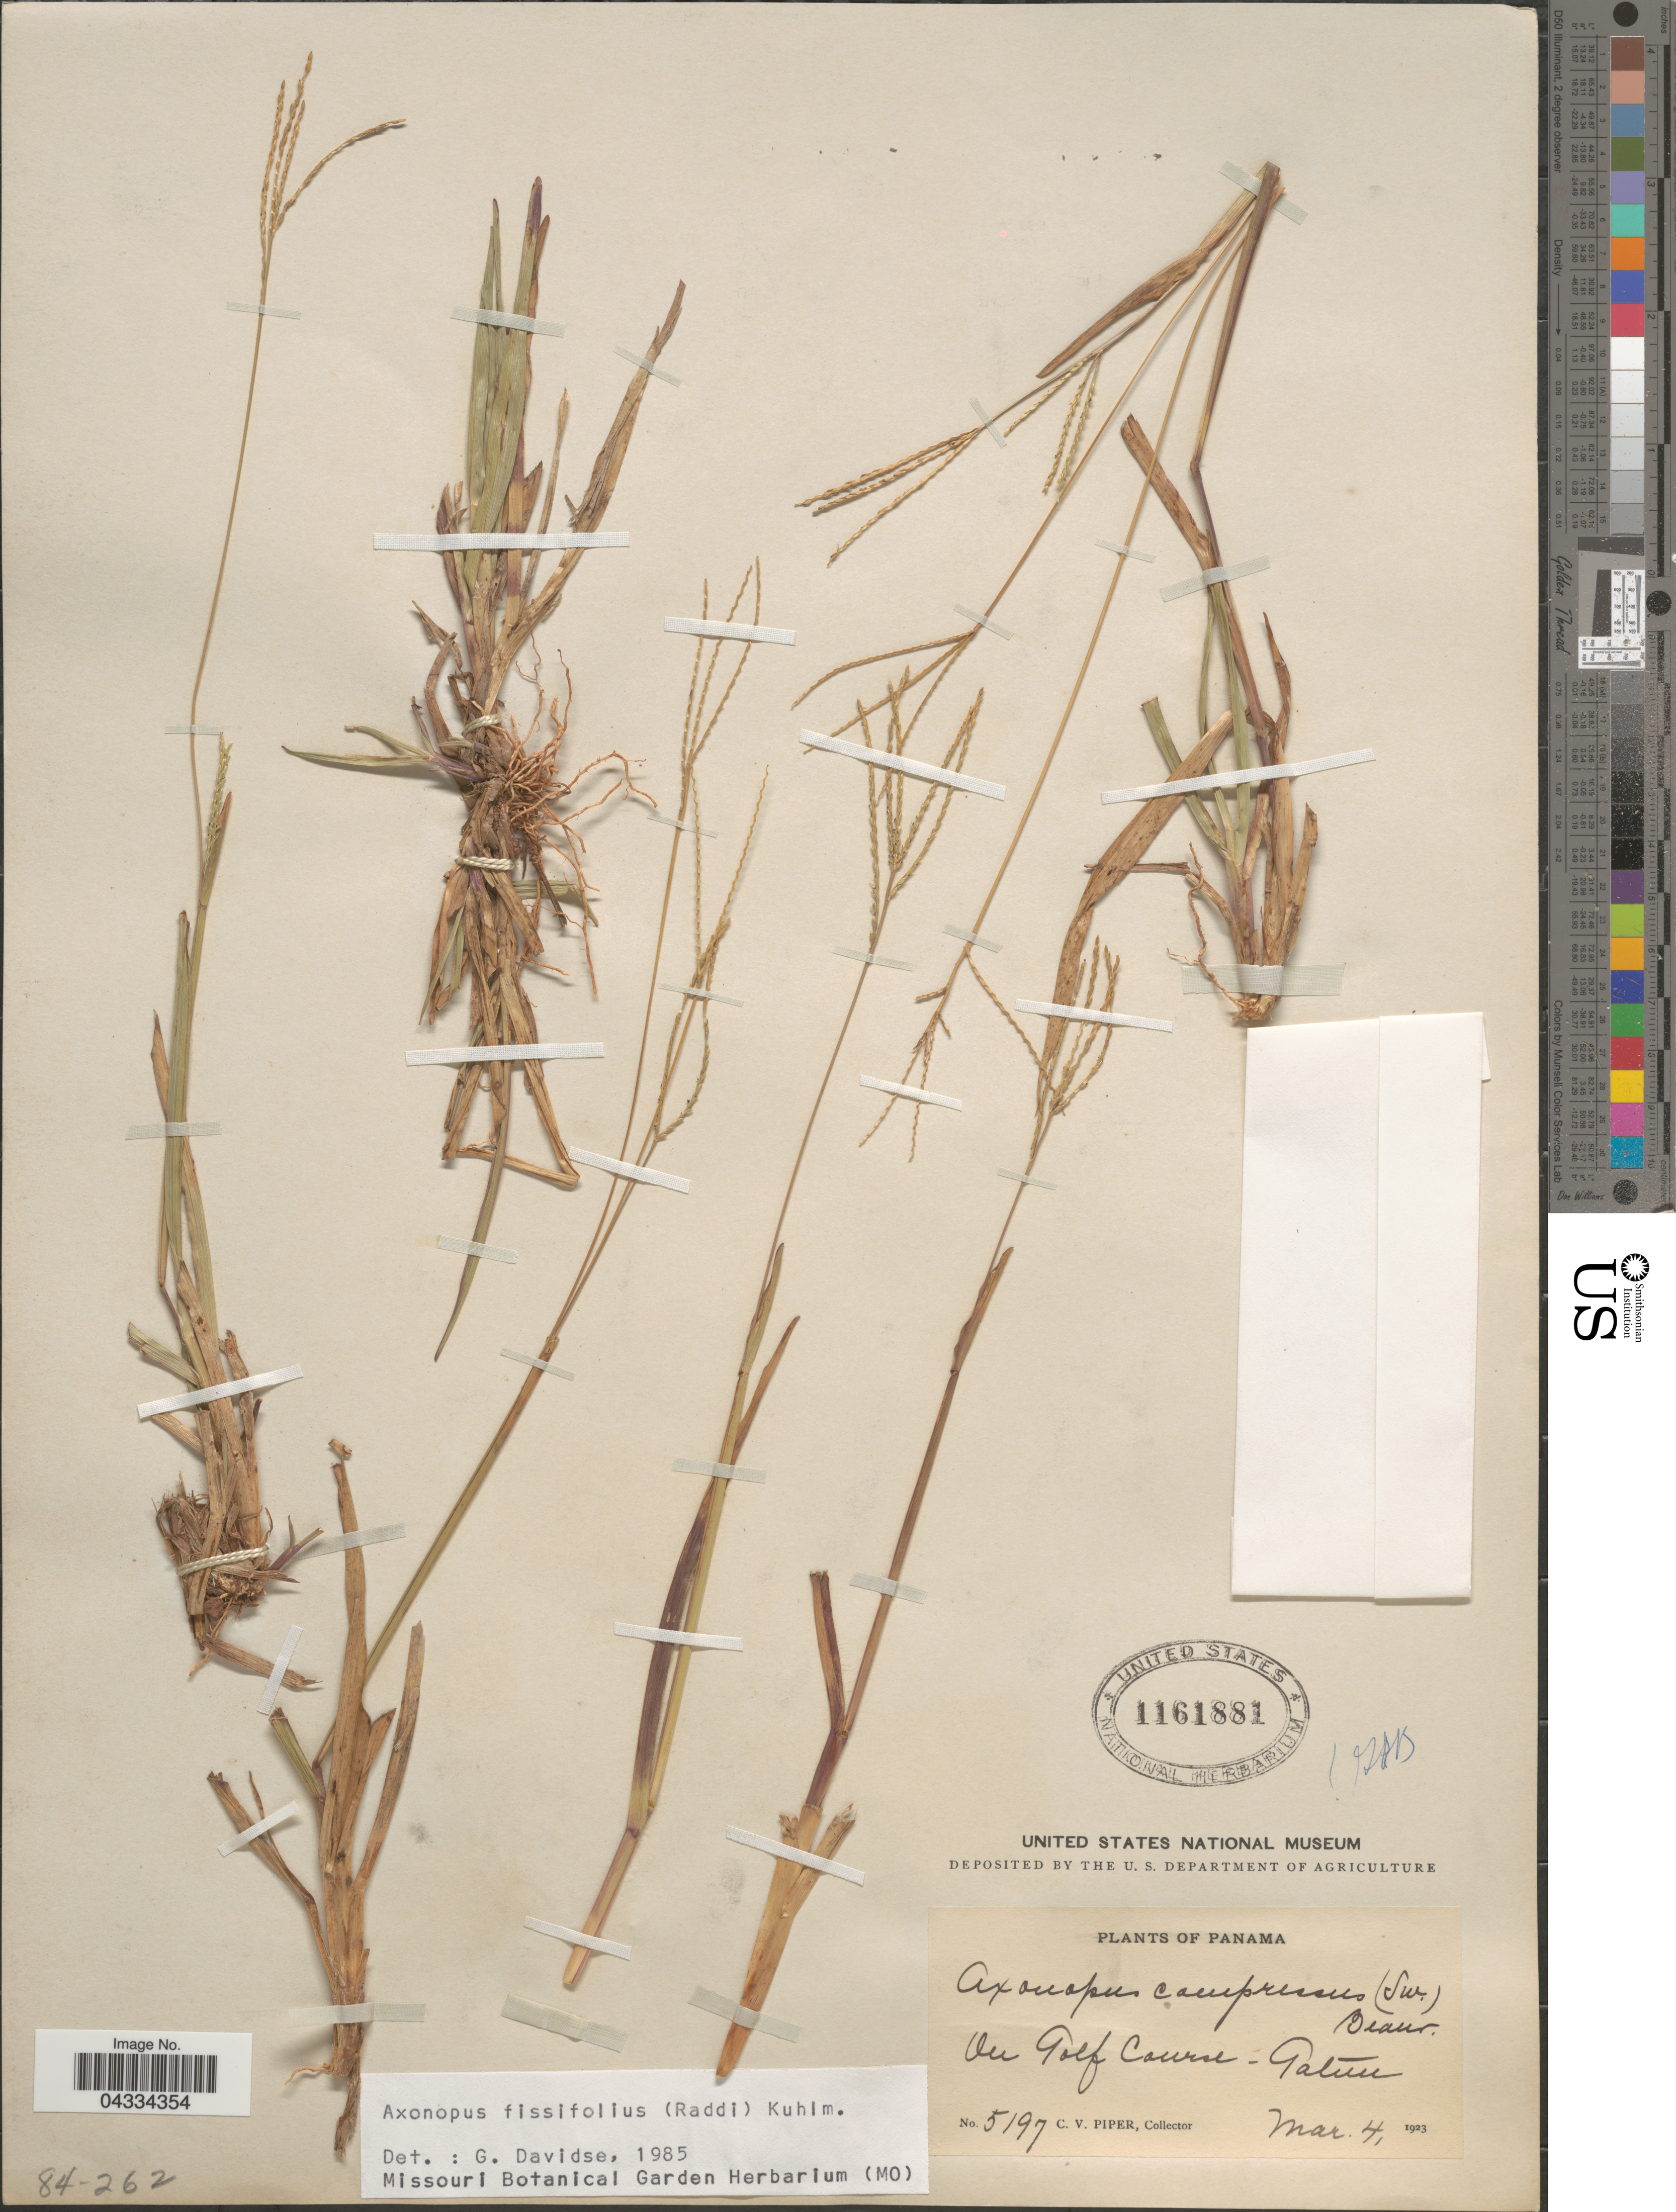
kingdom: Plantae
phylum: Tracheophyta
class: Liliopsida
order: Poales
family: Poaceae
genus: Axonopus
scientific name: Axonopus fissifolius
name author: (Raddi) Kuhlm.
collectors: C. V. Piper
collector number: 5197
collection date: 1923-03-04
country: Panama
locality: On Golf Course - Gatun.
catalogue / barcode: US 1161881